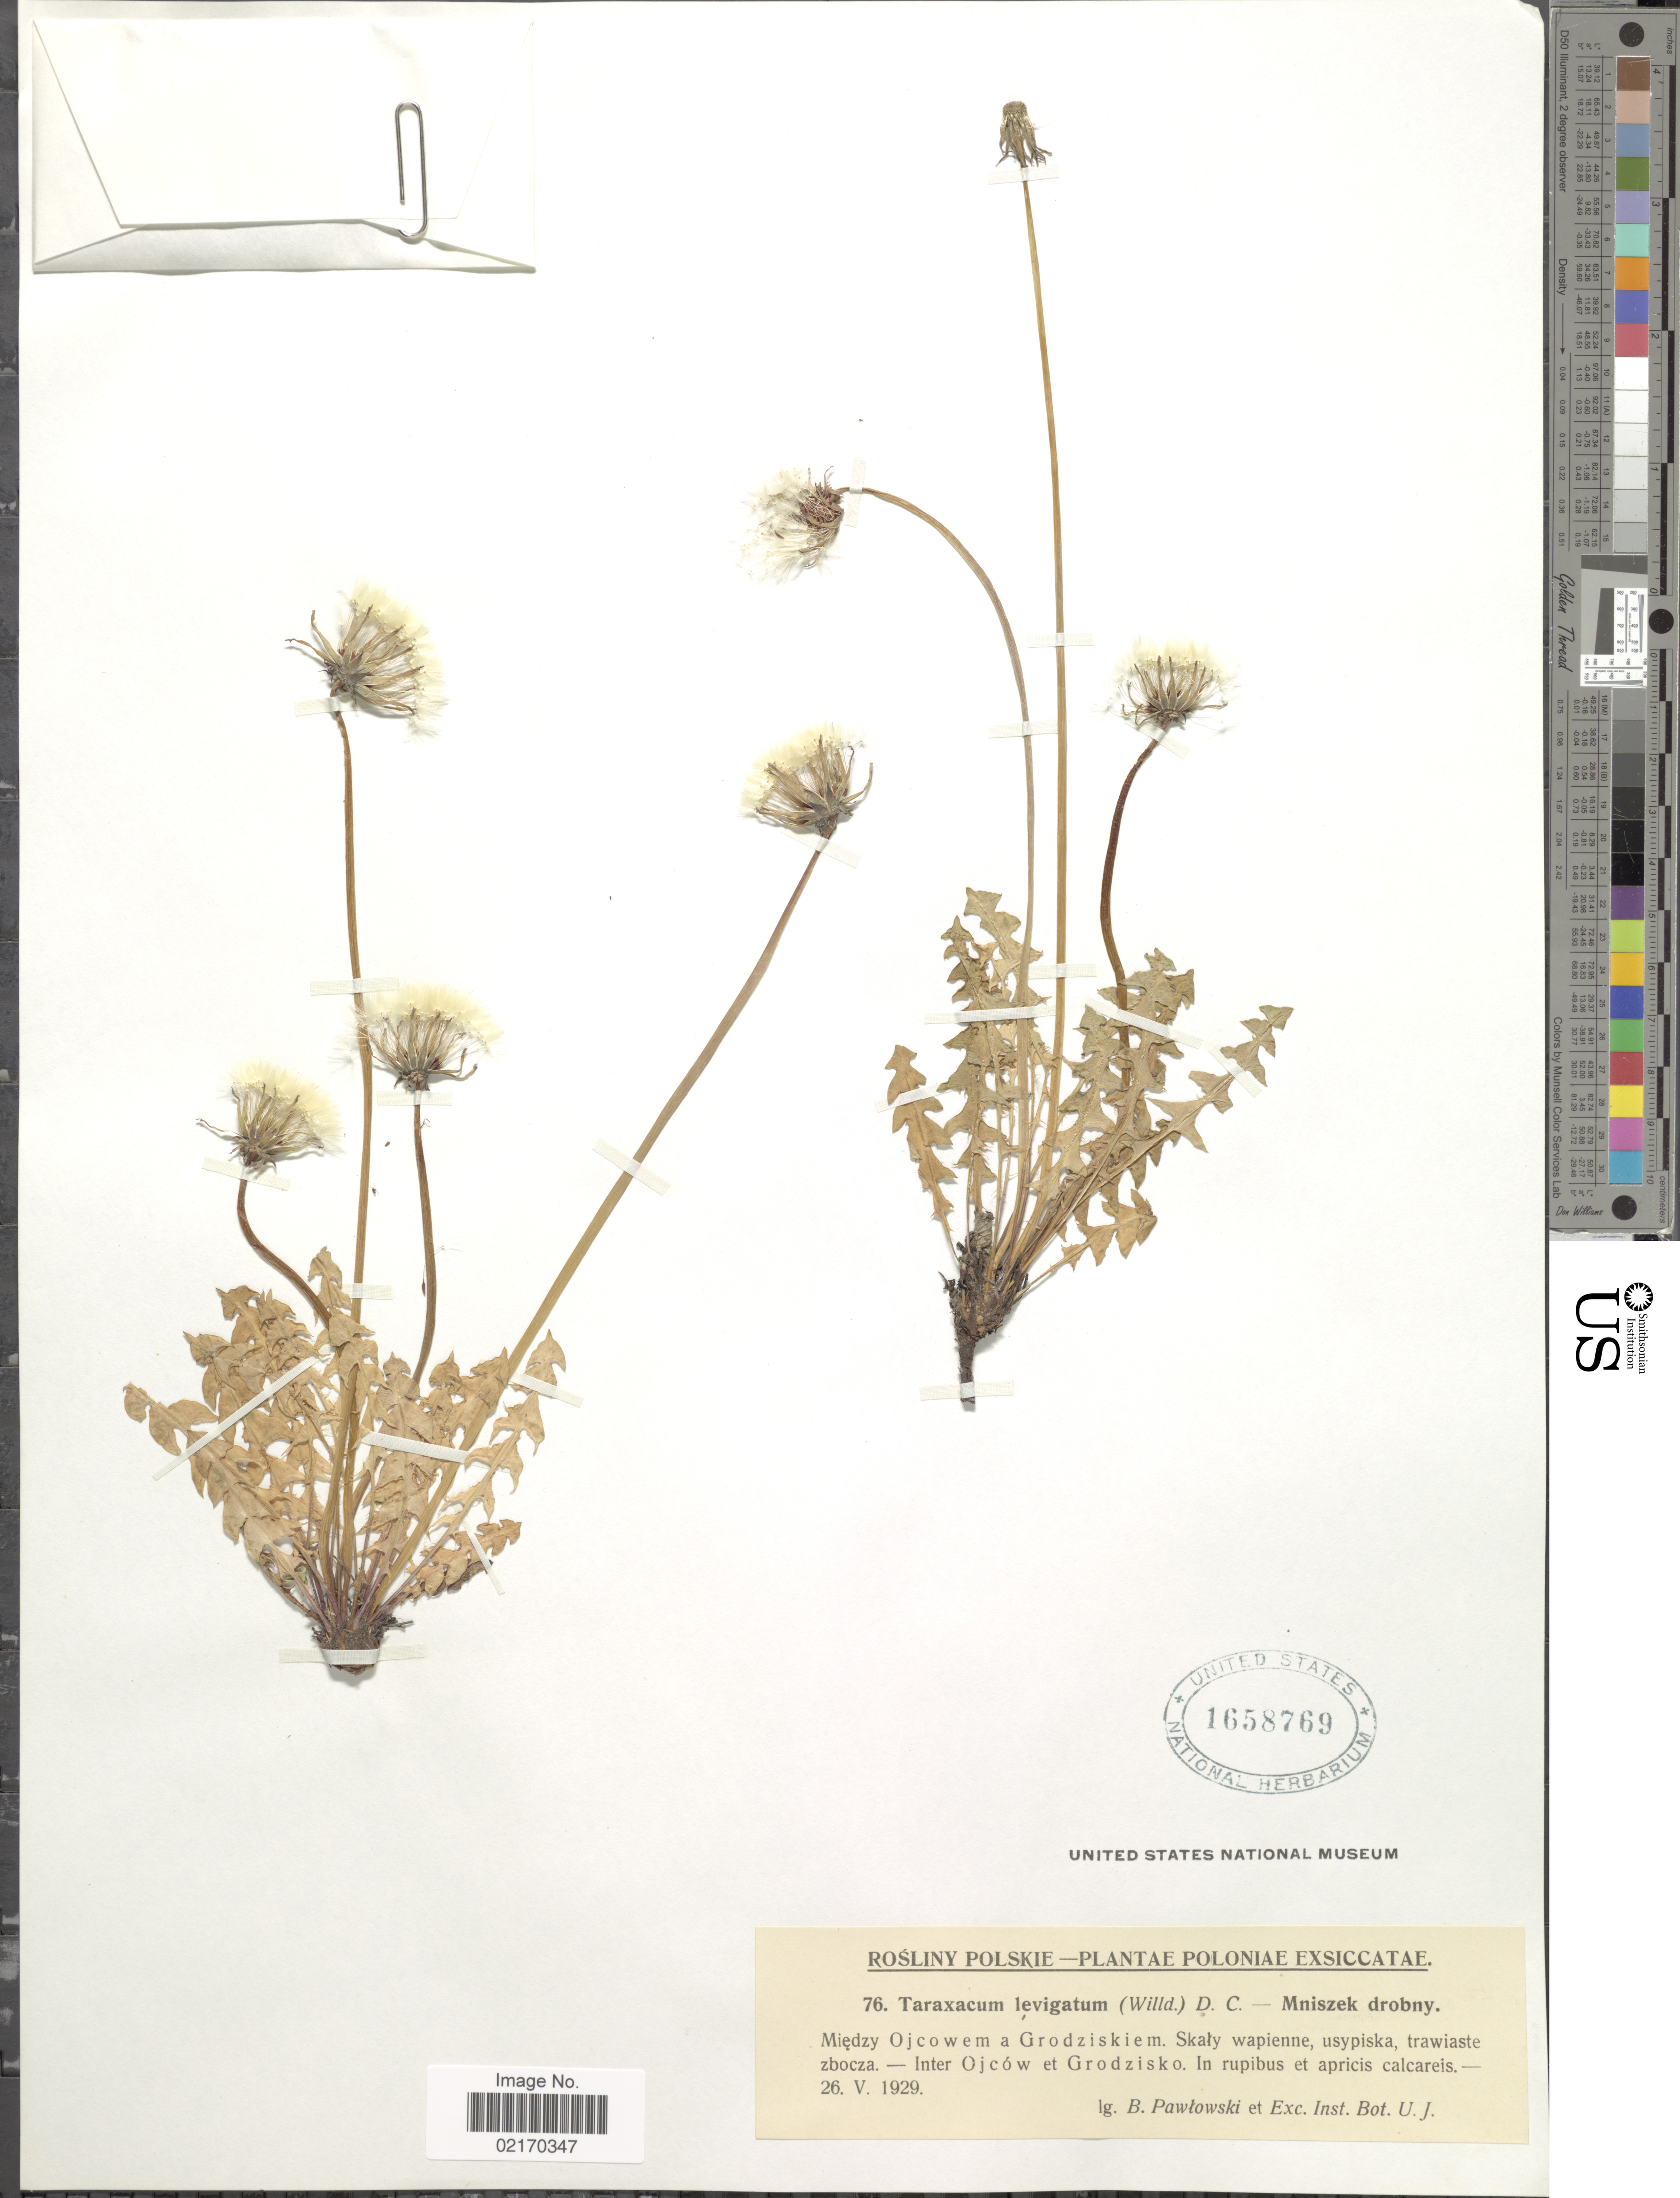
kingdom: Plantae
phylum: Tracheophyta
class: Magnoliopsida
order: Asterales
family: Asteraceae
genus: Taraxacum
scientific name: Taraxacum erythrospermum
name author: Andrz. ex Besser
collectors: B. Pawlowski & Exch. Inst. Bot. U.J.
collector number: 76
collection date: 1929-05-26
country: Poland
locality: Miedzy Ojcowem a Grodziskiem. Skaly wapienne, usypiska, trawiaste zbocza- Inter Ojcow et Grodzisko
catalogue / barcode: US 1658769